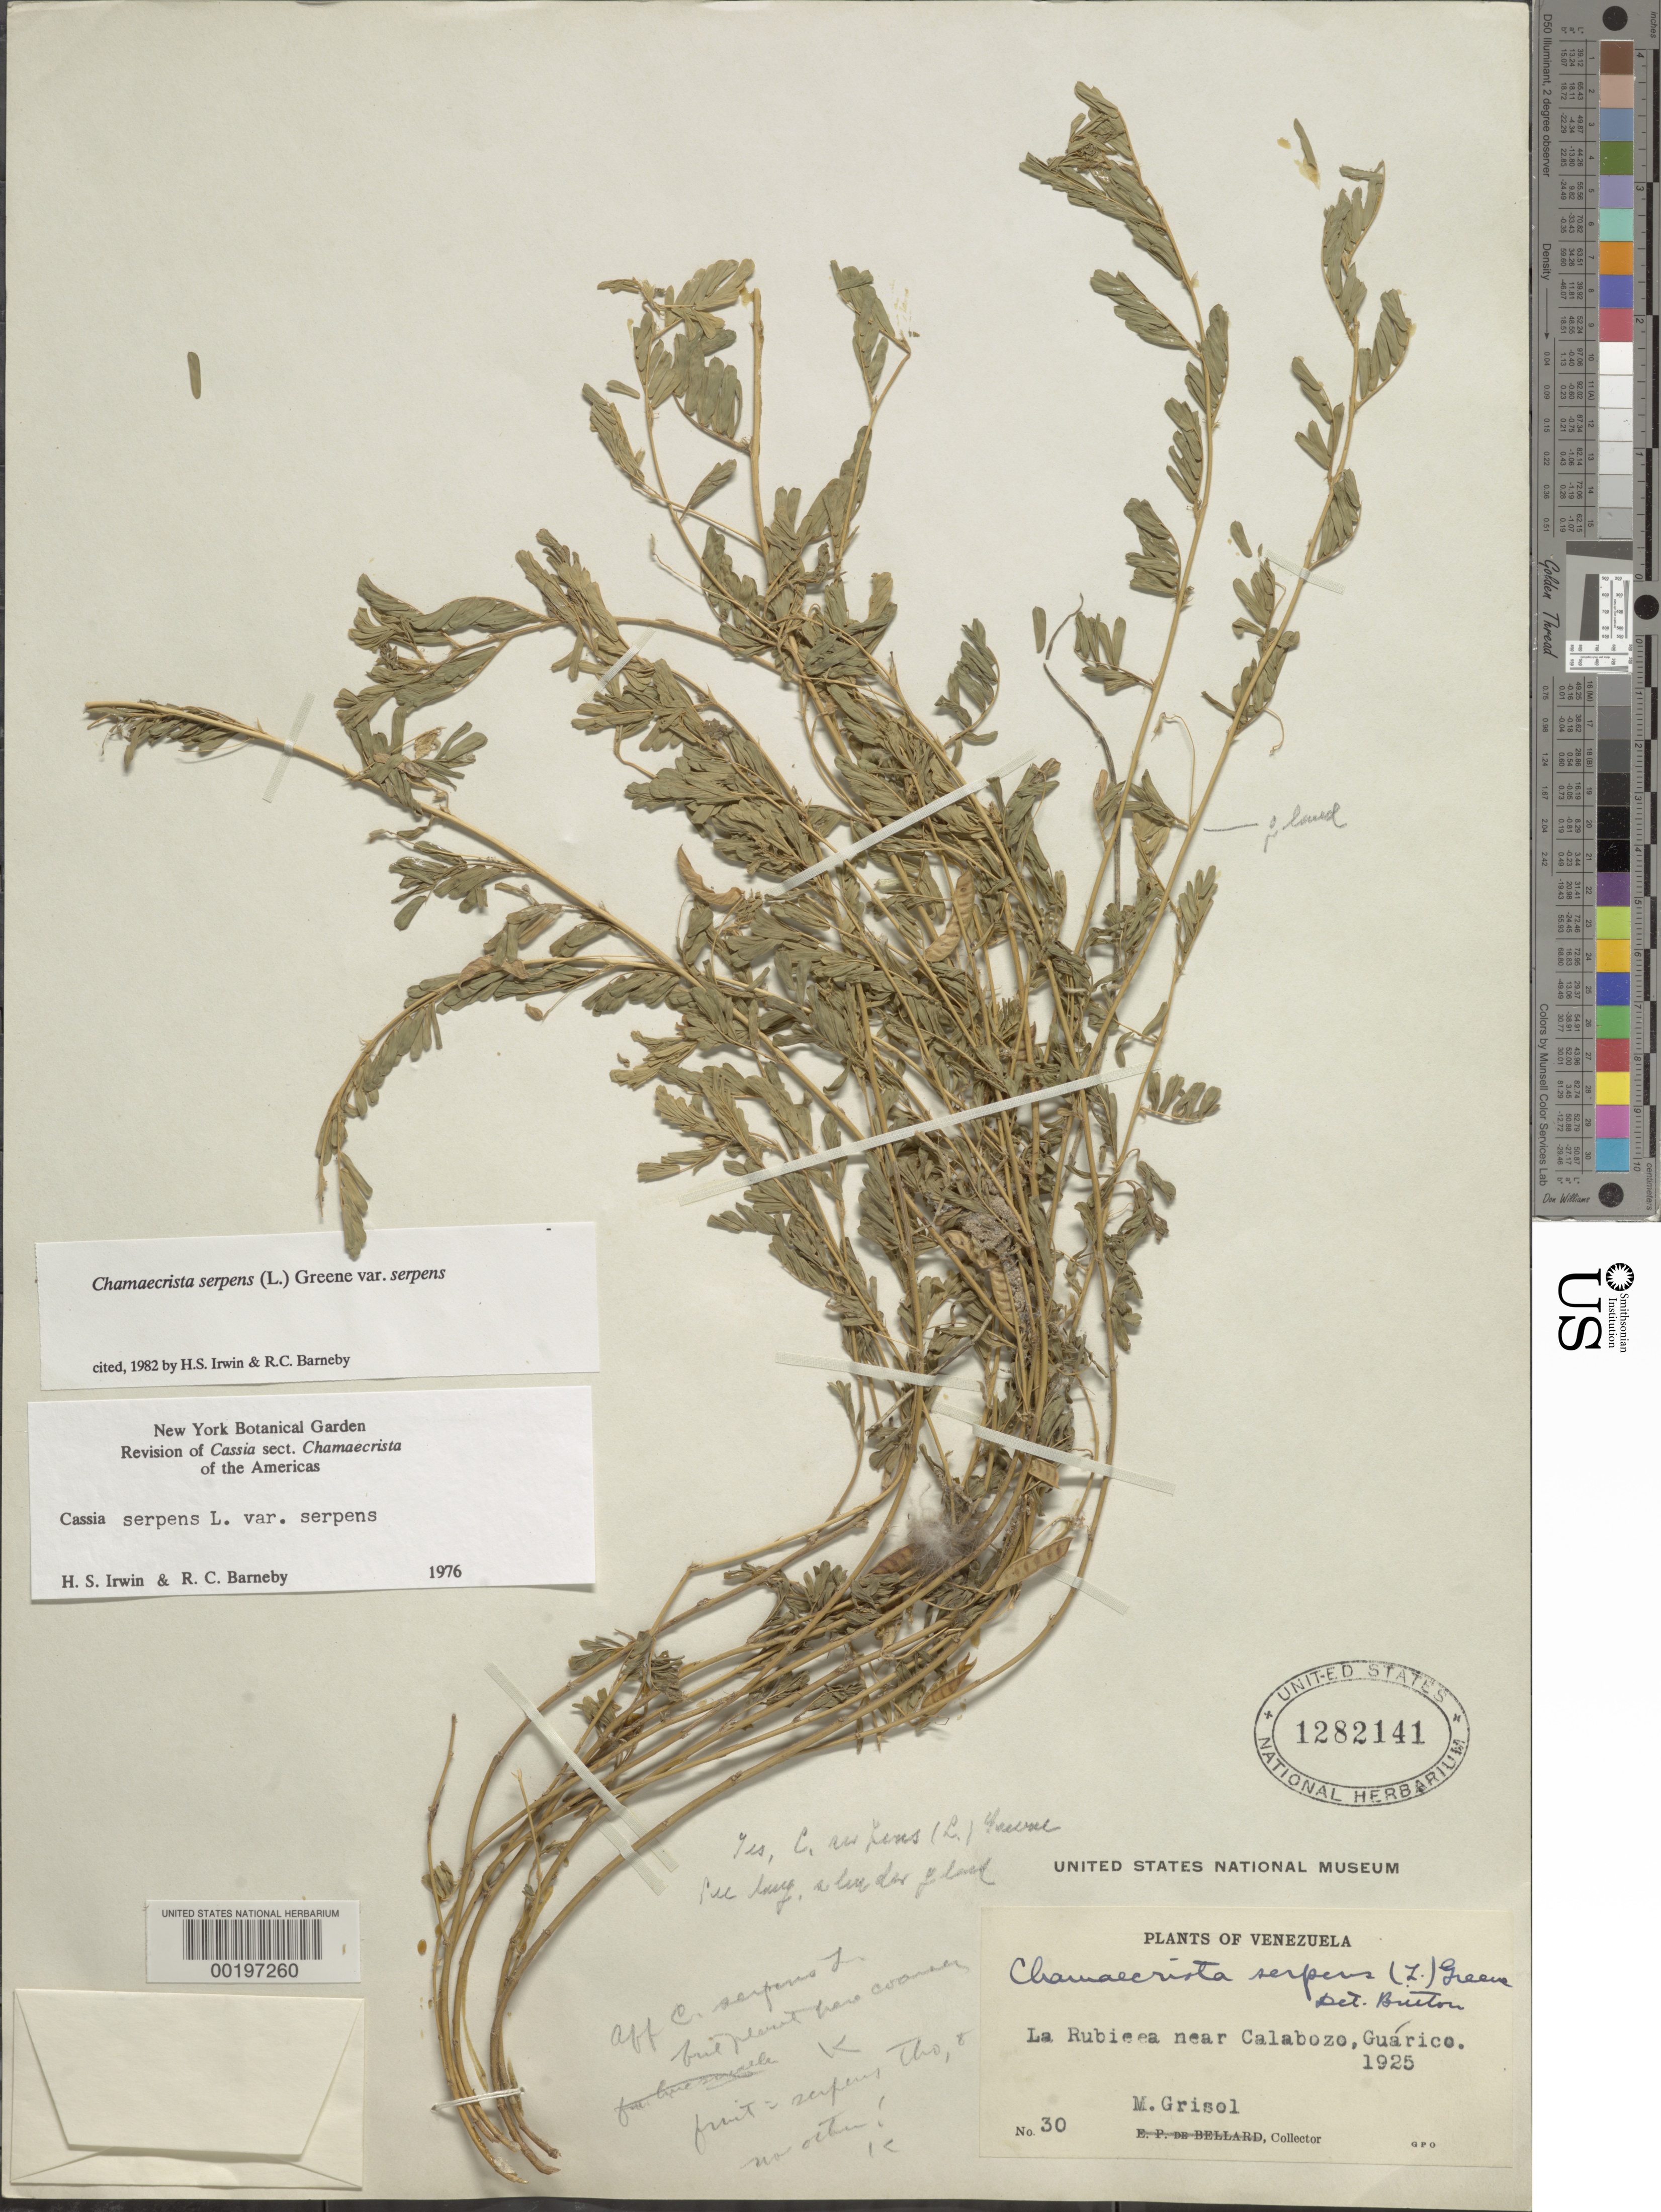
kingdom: Plantae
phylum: Tracheophyta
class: Magnoliopsida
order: Fabales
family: Fabaceae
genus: Chamaecrista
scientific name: Chamaecrista serpens var. serpens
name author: (L.) Greene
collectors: M. Grisol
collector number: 30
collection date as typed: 1925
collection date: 1925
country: Venezuela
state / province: Guárico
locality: La rubicea near calabozo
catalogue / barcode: US 1282141